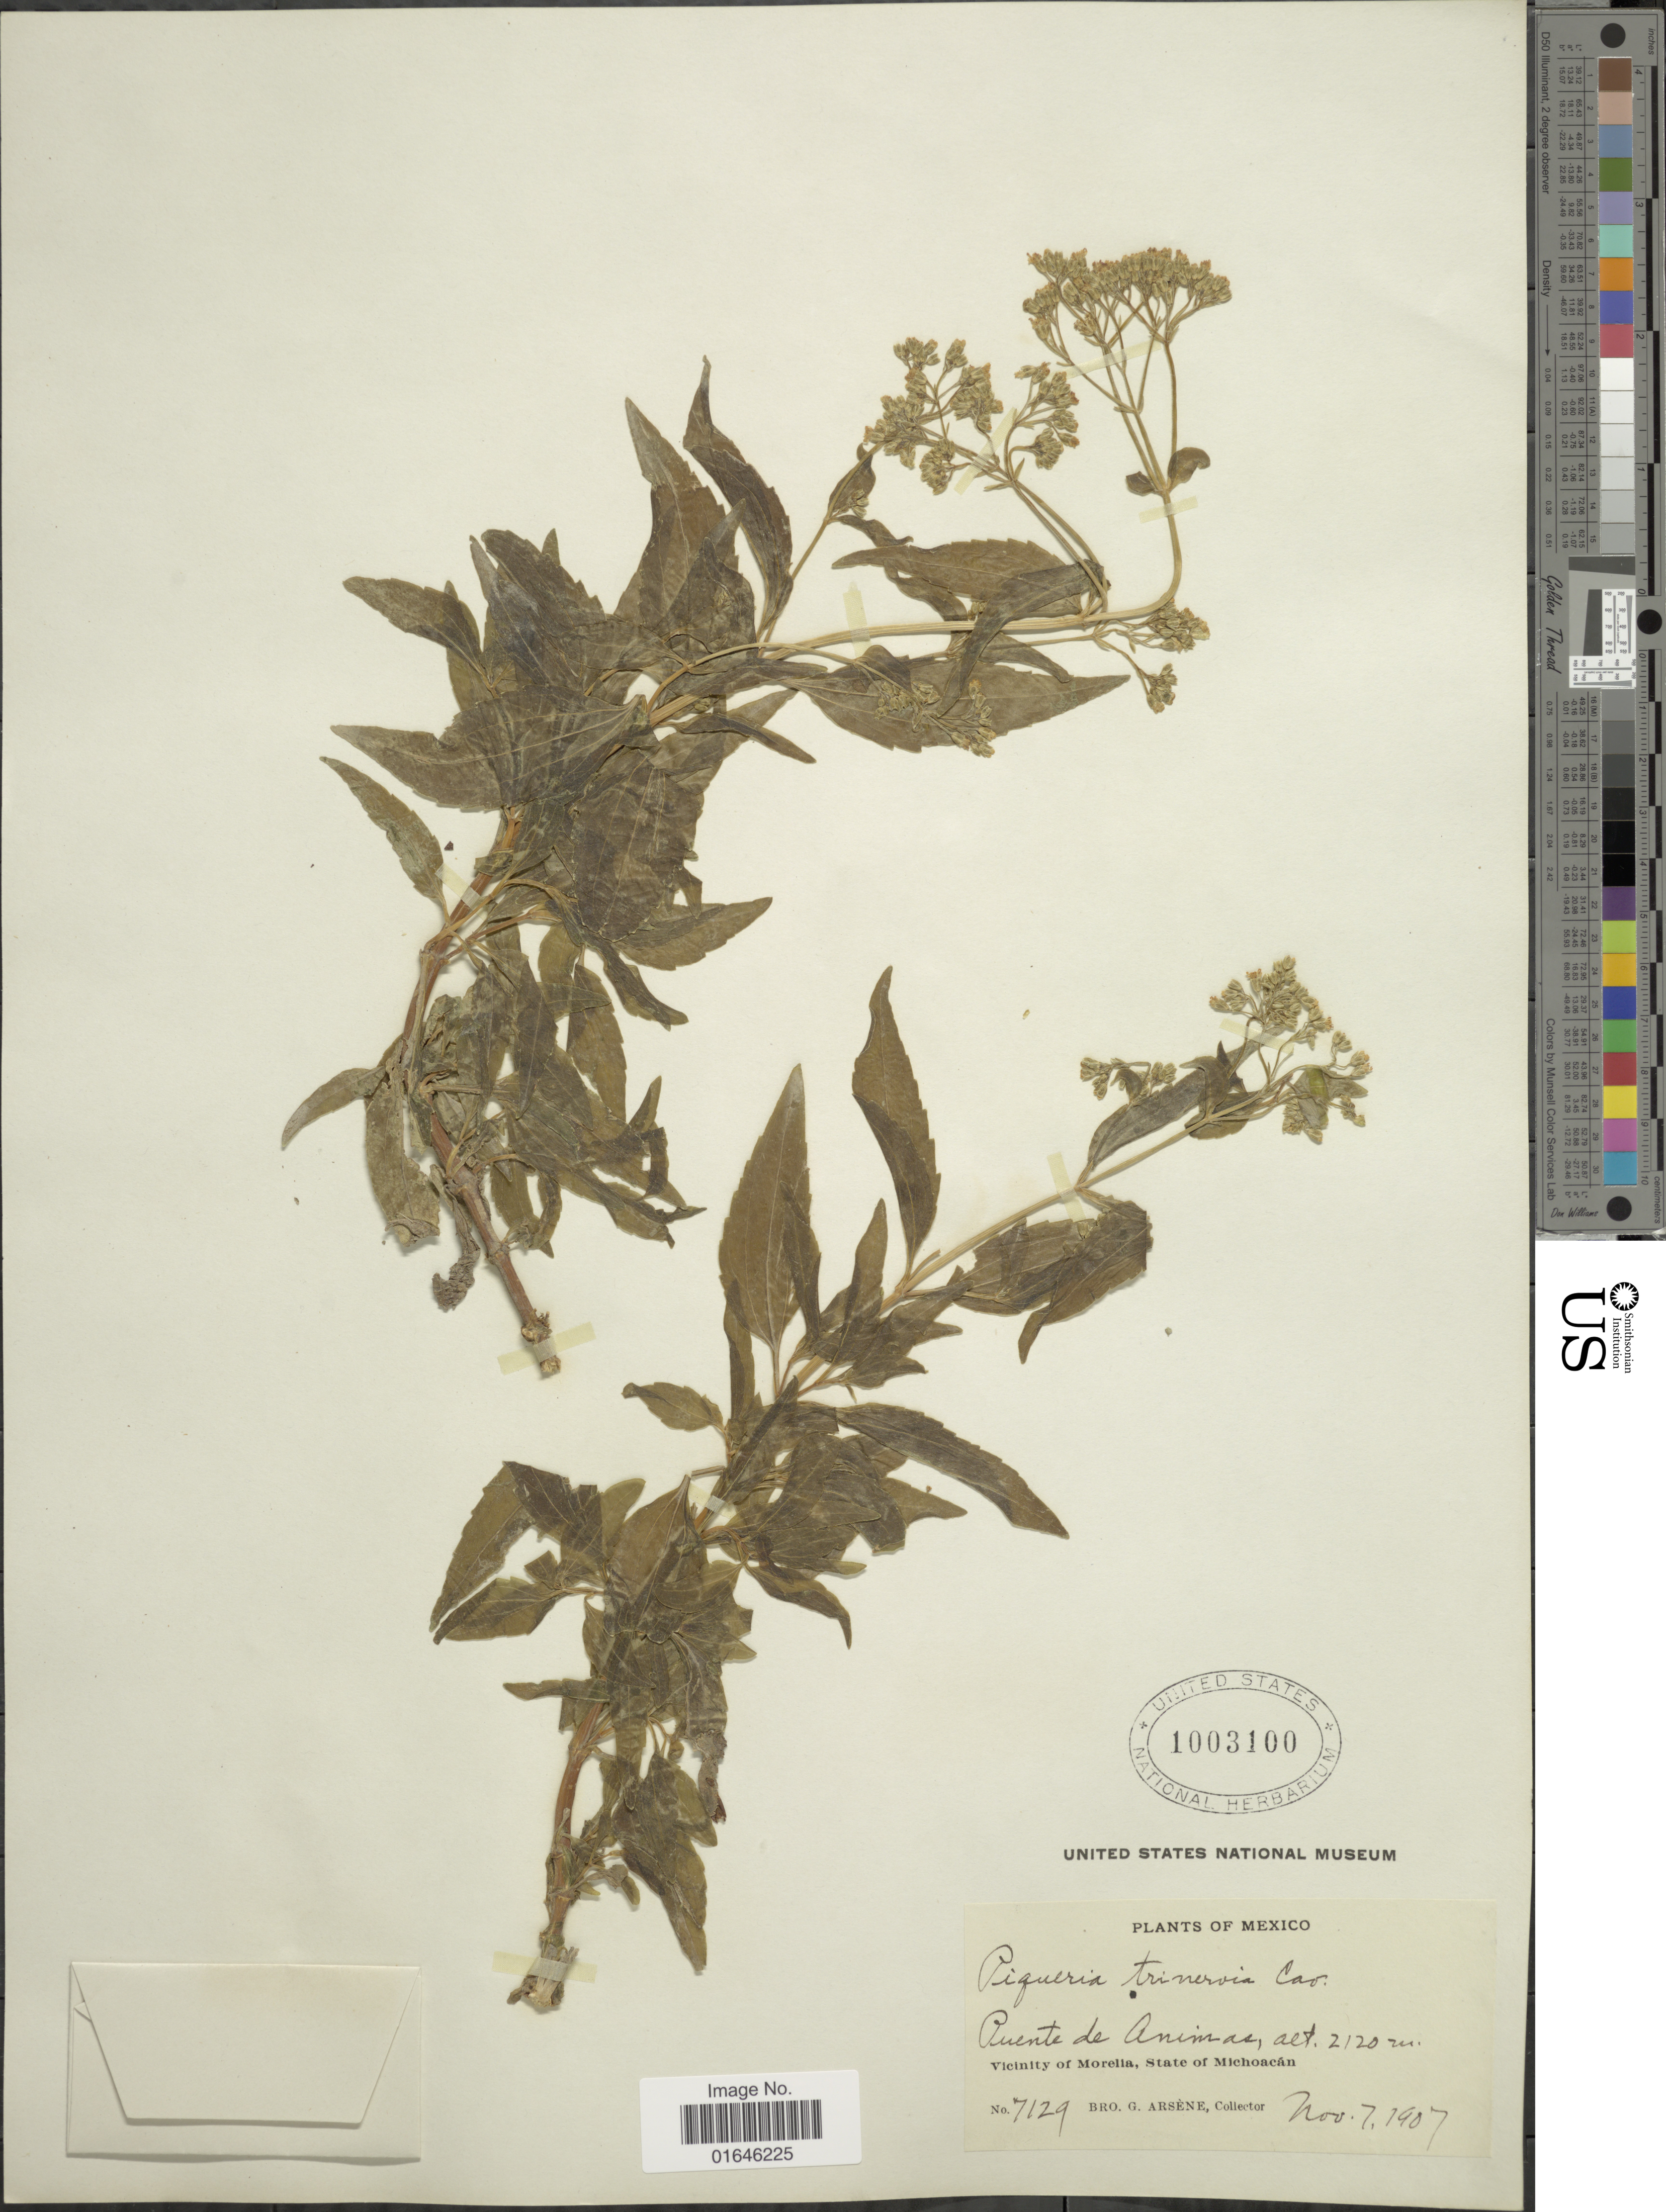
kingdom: Plantae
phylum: Tracheophyta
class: Magnoliopsida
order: Asterales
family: Asteraceae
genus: Piqueria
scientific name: Piqueria trinervia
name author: Cav.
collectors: Bro. G. Arsène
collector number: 7129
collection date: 1907-11-07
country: Mexico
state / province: Michoacán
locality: Puente de Aminas, Vicinity of Morelia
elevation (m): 2120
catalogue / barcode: US 1003100